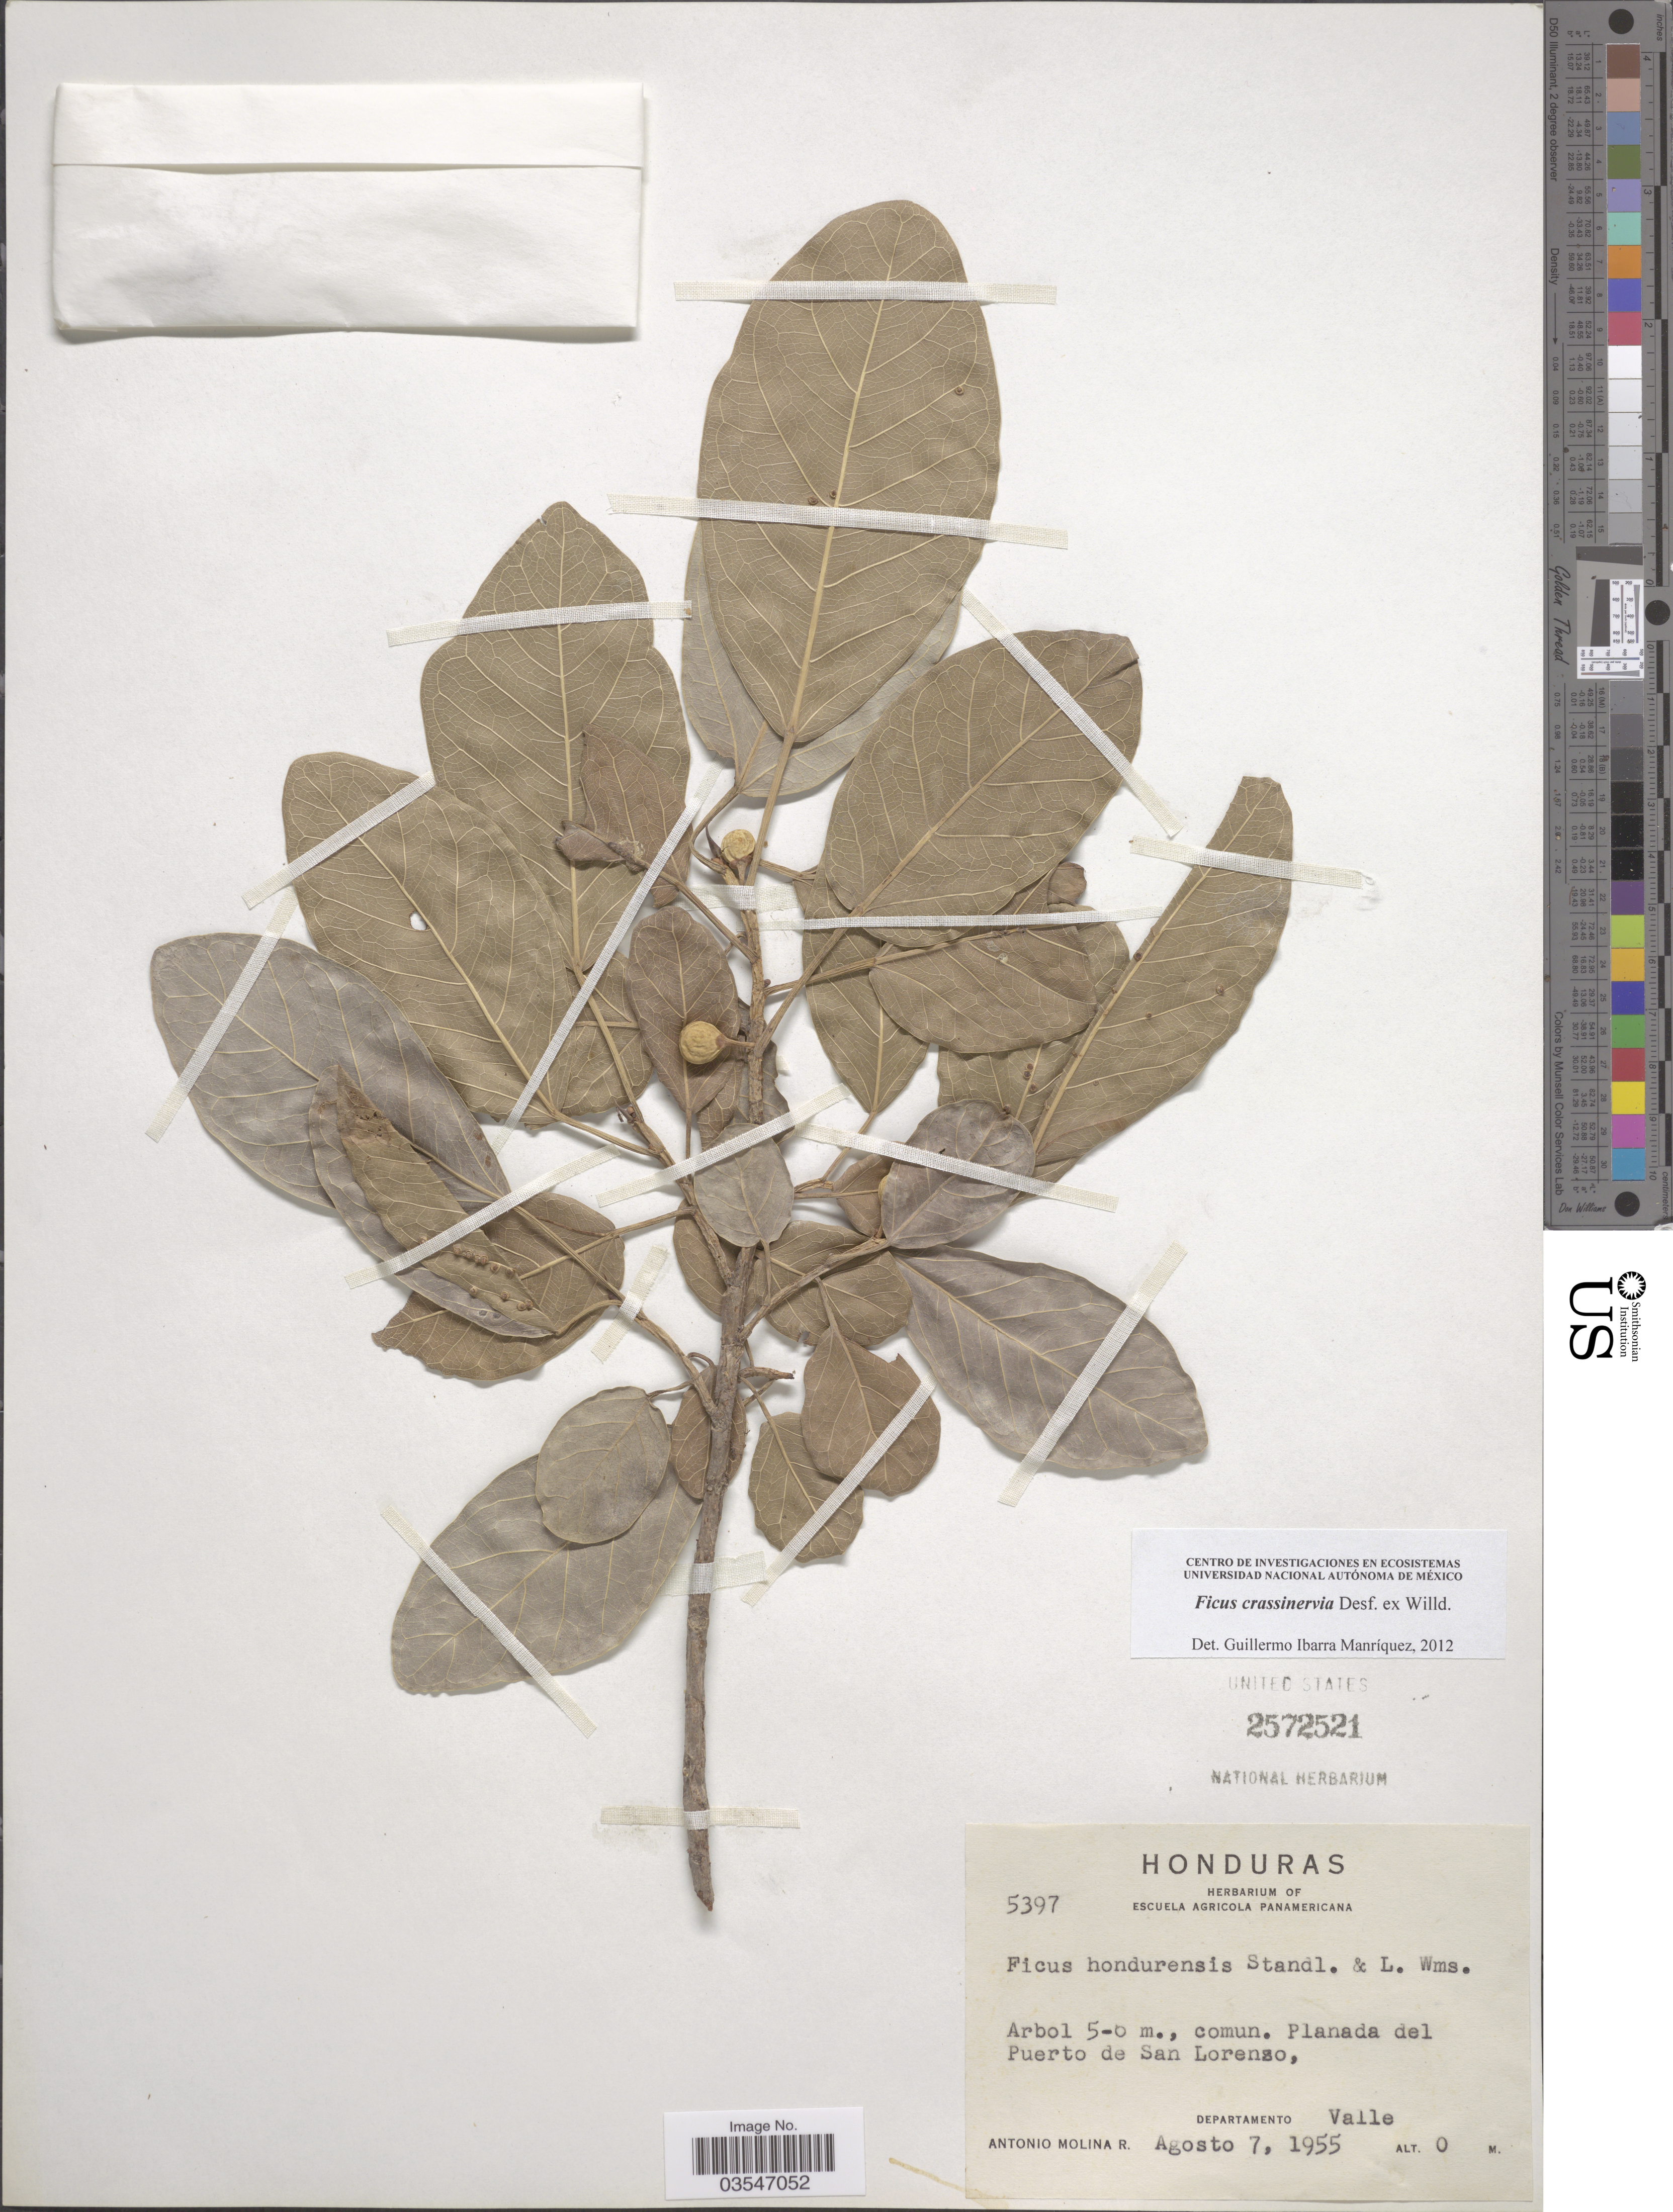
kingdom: Plantae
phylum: Tracheophyta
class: Magnoliopsida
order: Rosales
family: Moraceae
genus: Ficus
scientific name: Ficus crassinervia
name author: Desf. ex Willd.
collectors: A. Molina R.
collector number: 5397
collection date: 1955-08-07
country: Honduras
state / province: Valle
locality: Planada del Puerto de San Lorenzo, Departamento Valle.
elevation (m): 0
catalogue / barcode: US 2572521